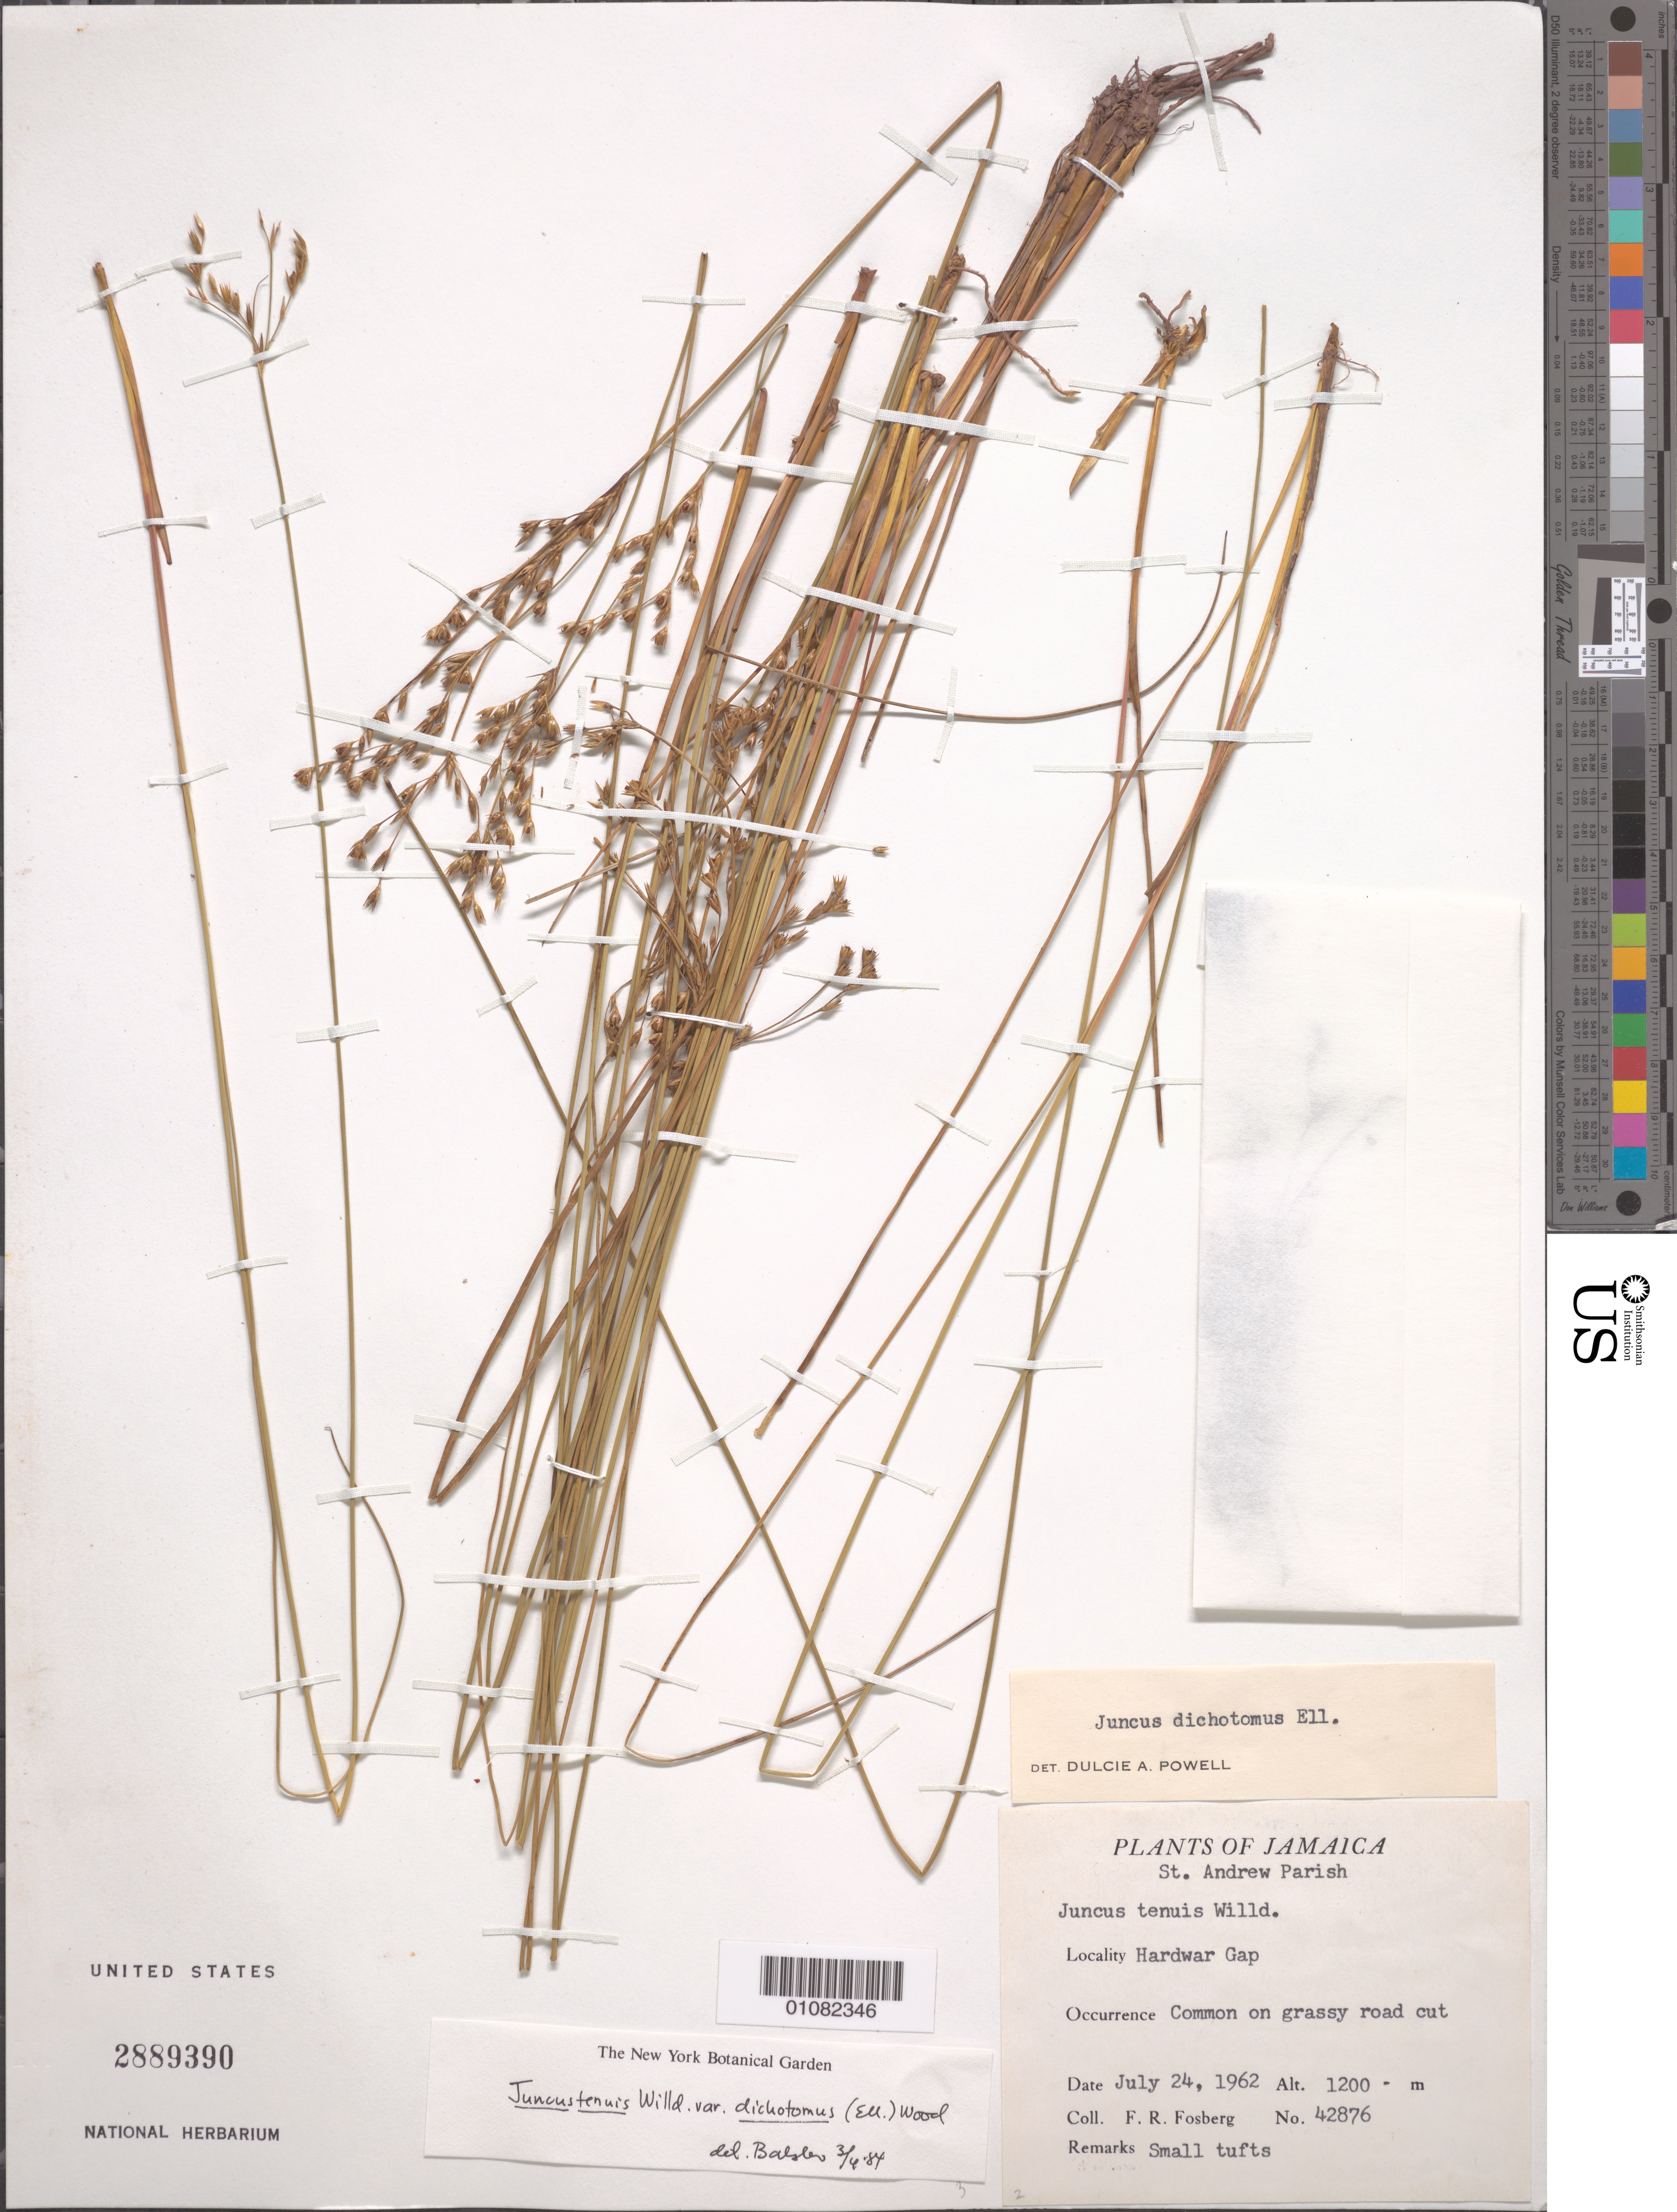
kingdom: Plantae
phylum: Tracheophyta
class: Liliopsida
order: Poales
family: Juncaceae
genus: Juncus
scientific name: Juncus tenuis var. dichotomus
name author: (Elliott) Alph. Wood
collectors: F. R. Fosberg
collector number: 42876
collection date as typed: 24 Jul 1962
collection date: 1962-07-24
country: Jamaica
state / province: Saint Andrew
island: Jamaica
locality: Hardwar Gap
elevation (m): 1200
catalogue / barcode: US 2889390